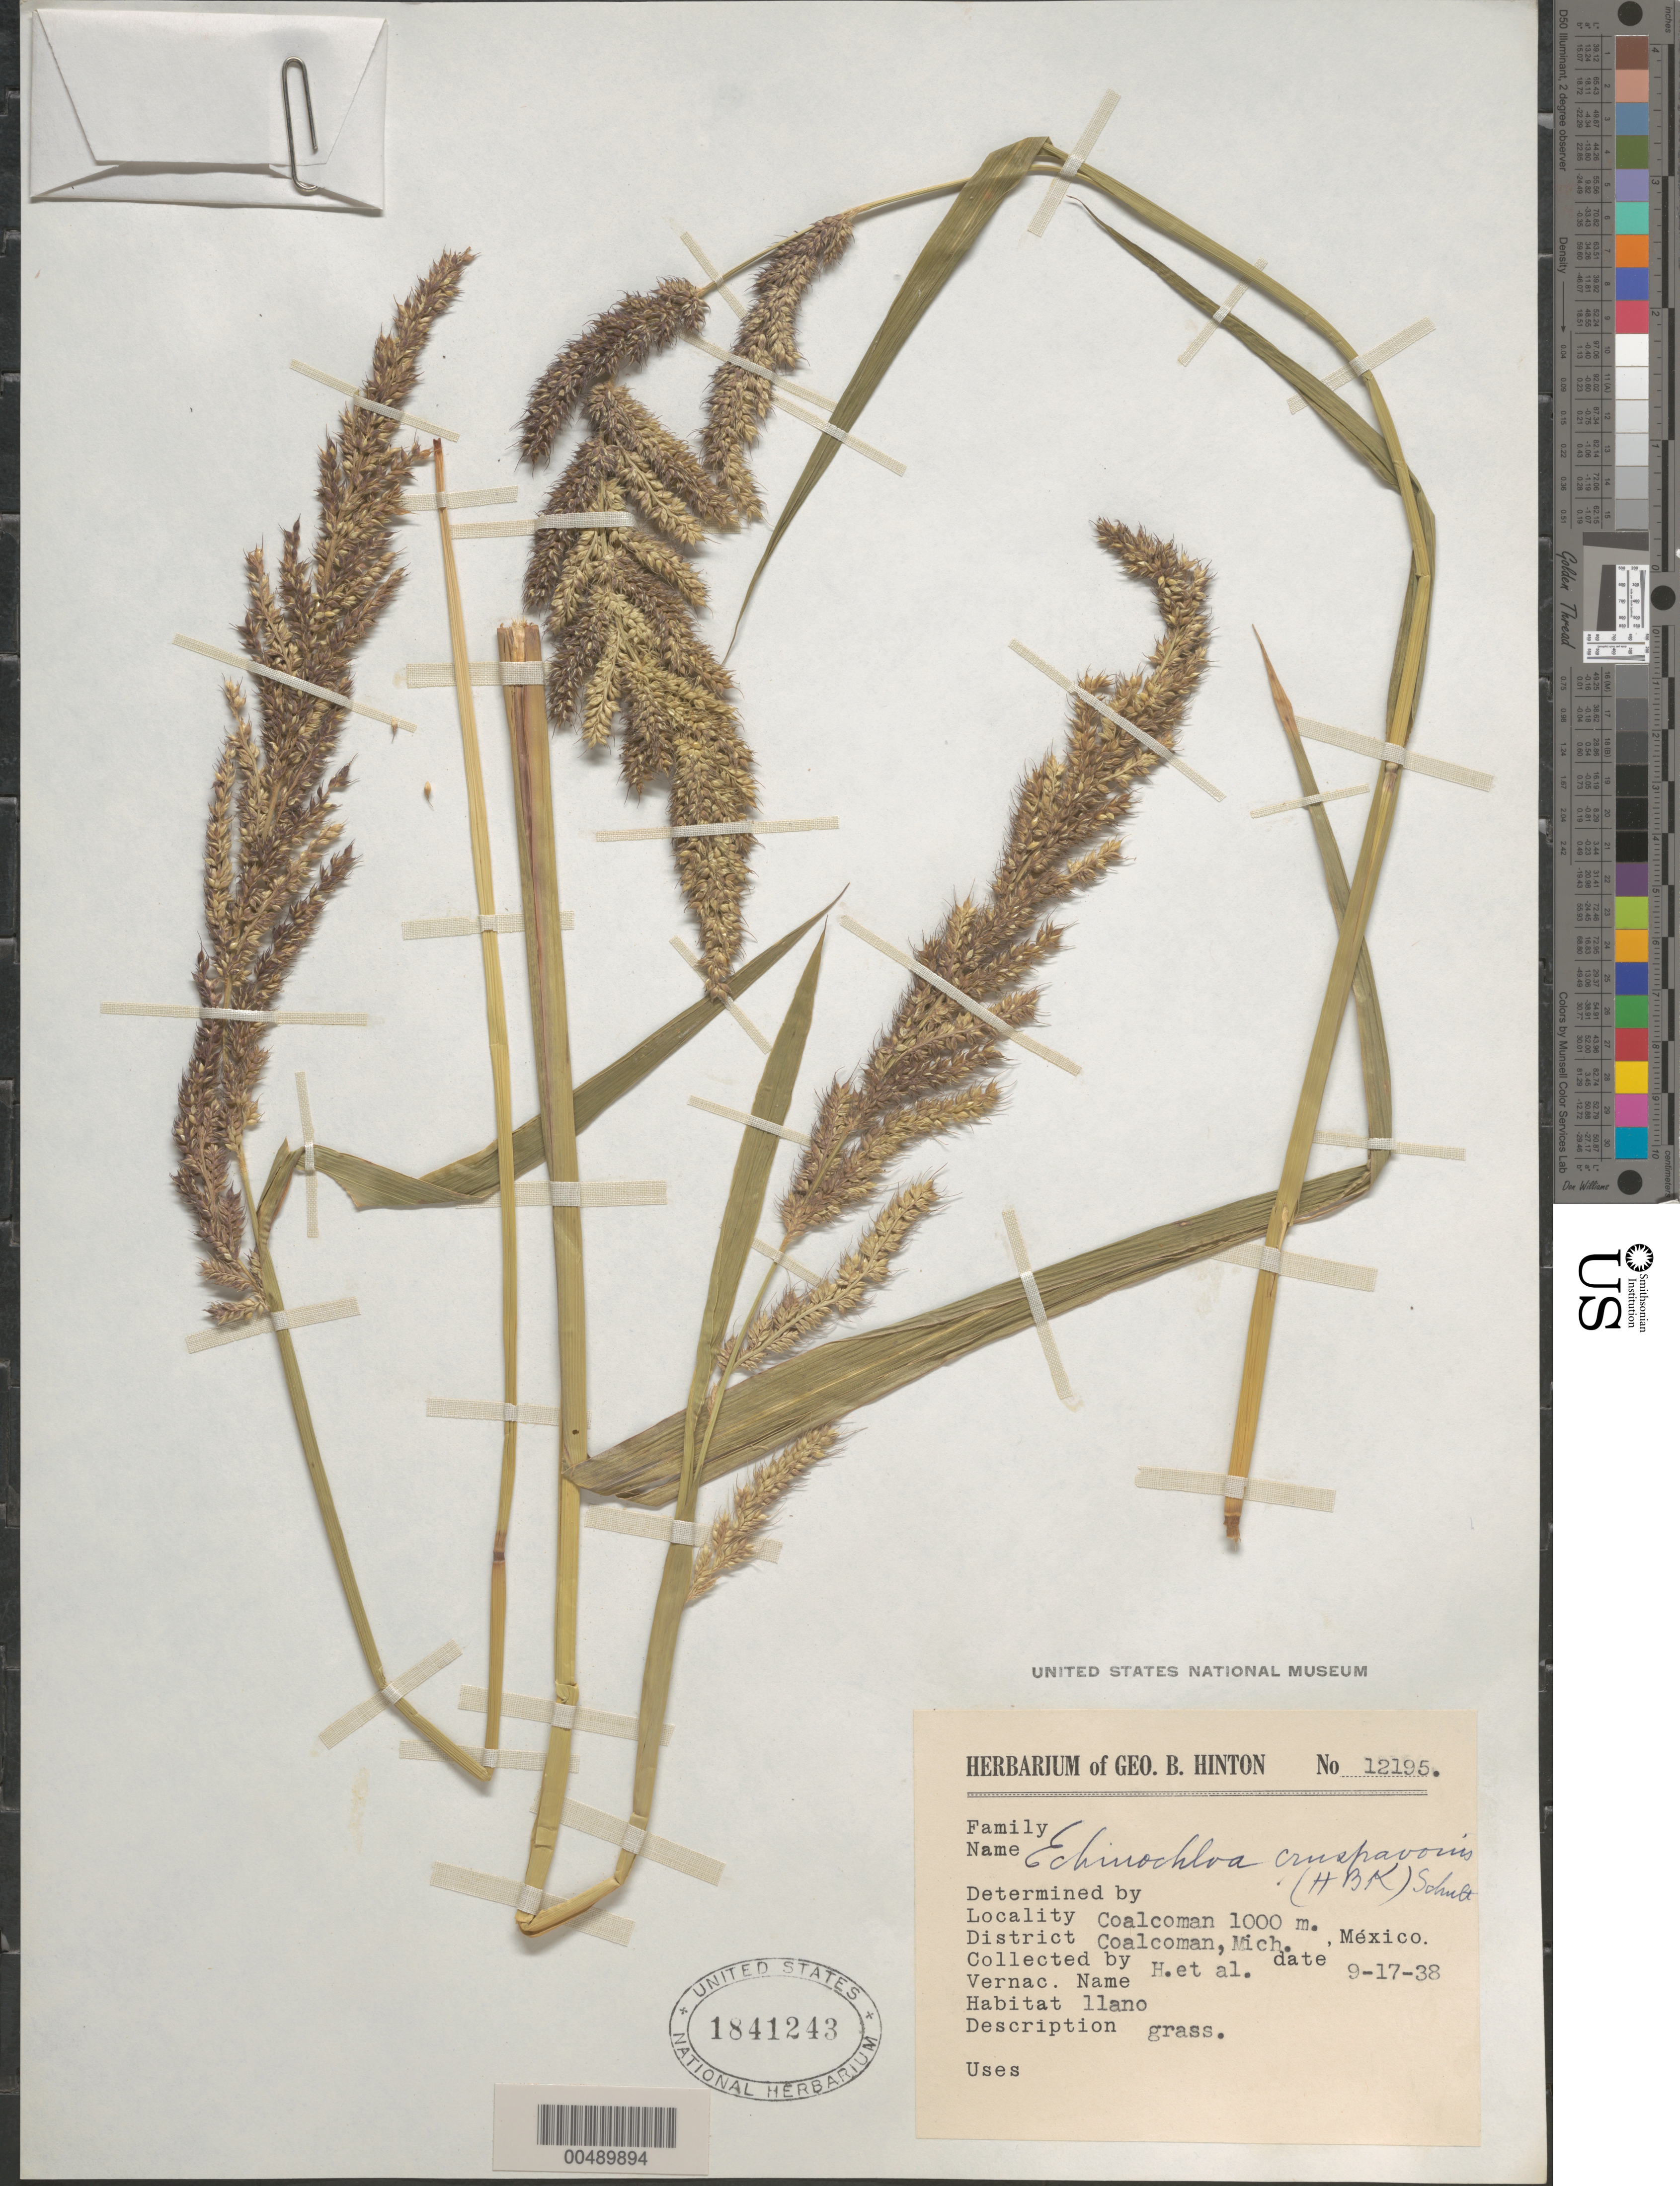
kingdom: Plantae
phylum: Tracheophyta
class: Liliopsida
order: Poales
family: Poaceae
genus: Echinochloa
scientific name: Echinochloa crus-pavonis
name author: (Kunth) Schult.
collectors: G. B. Hinton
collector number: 12195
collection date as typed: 17 Sep 1938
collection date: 1938-09-17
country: Mexico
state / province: Michoacán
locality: Coalcomán, Coalcomán Dist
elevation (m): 1000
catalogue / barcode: US 1841243